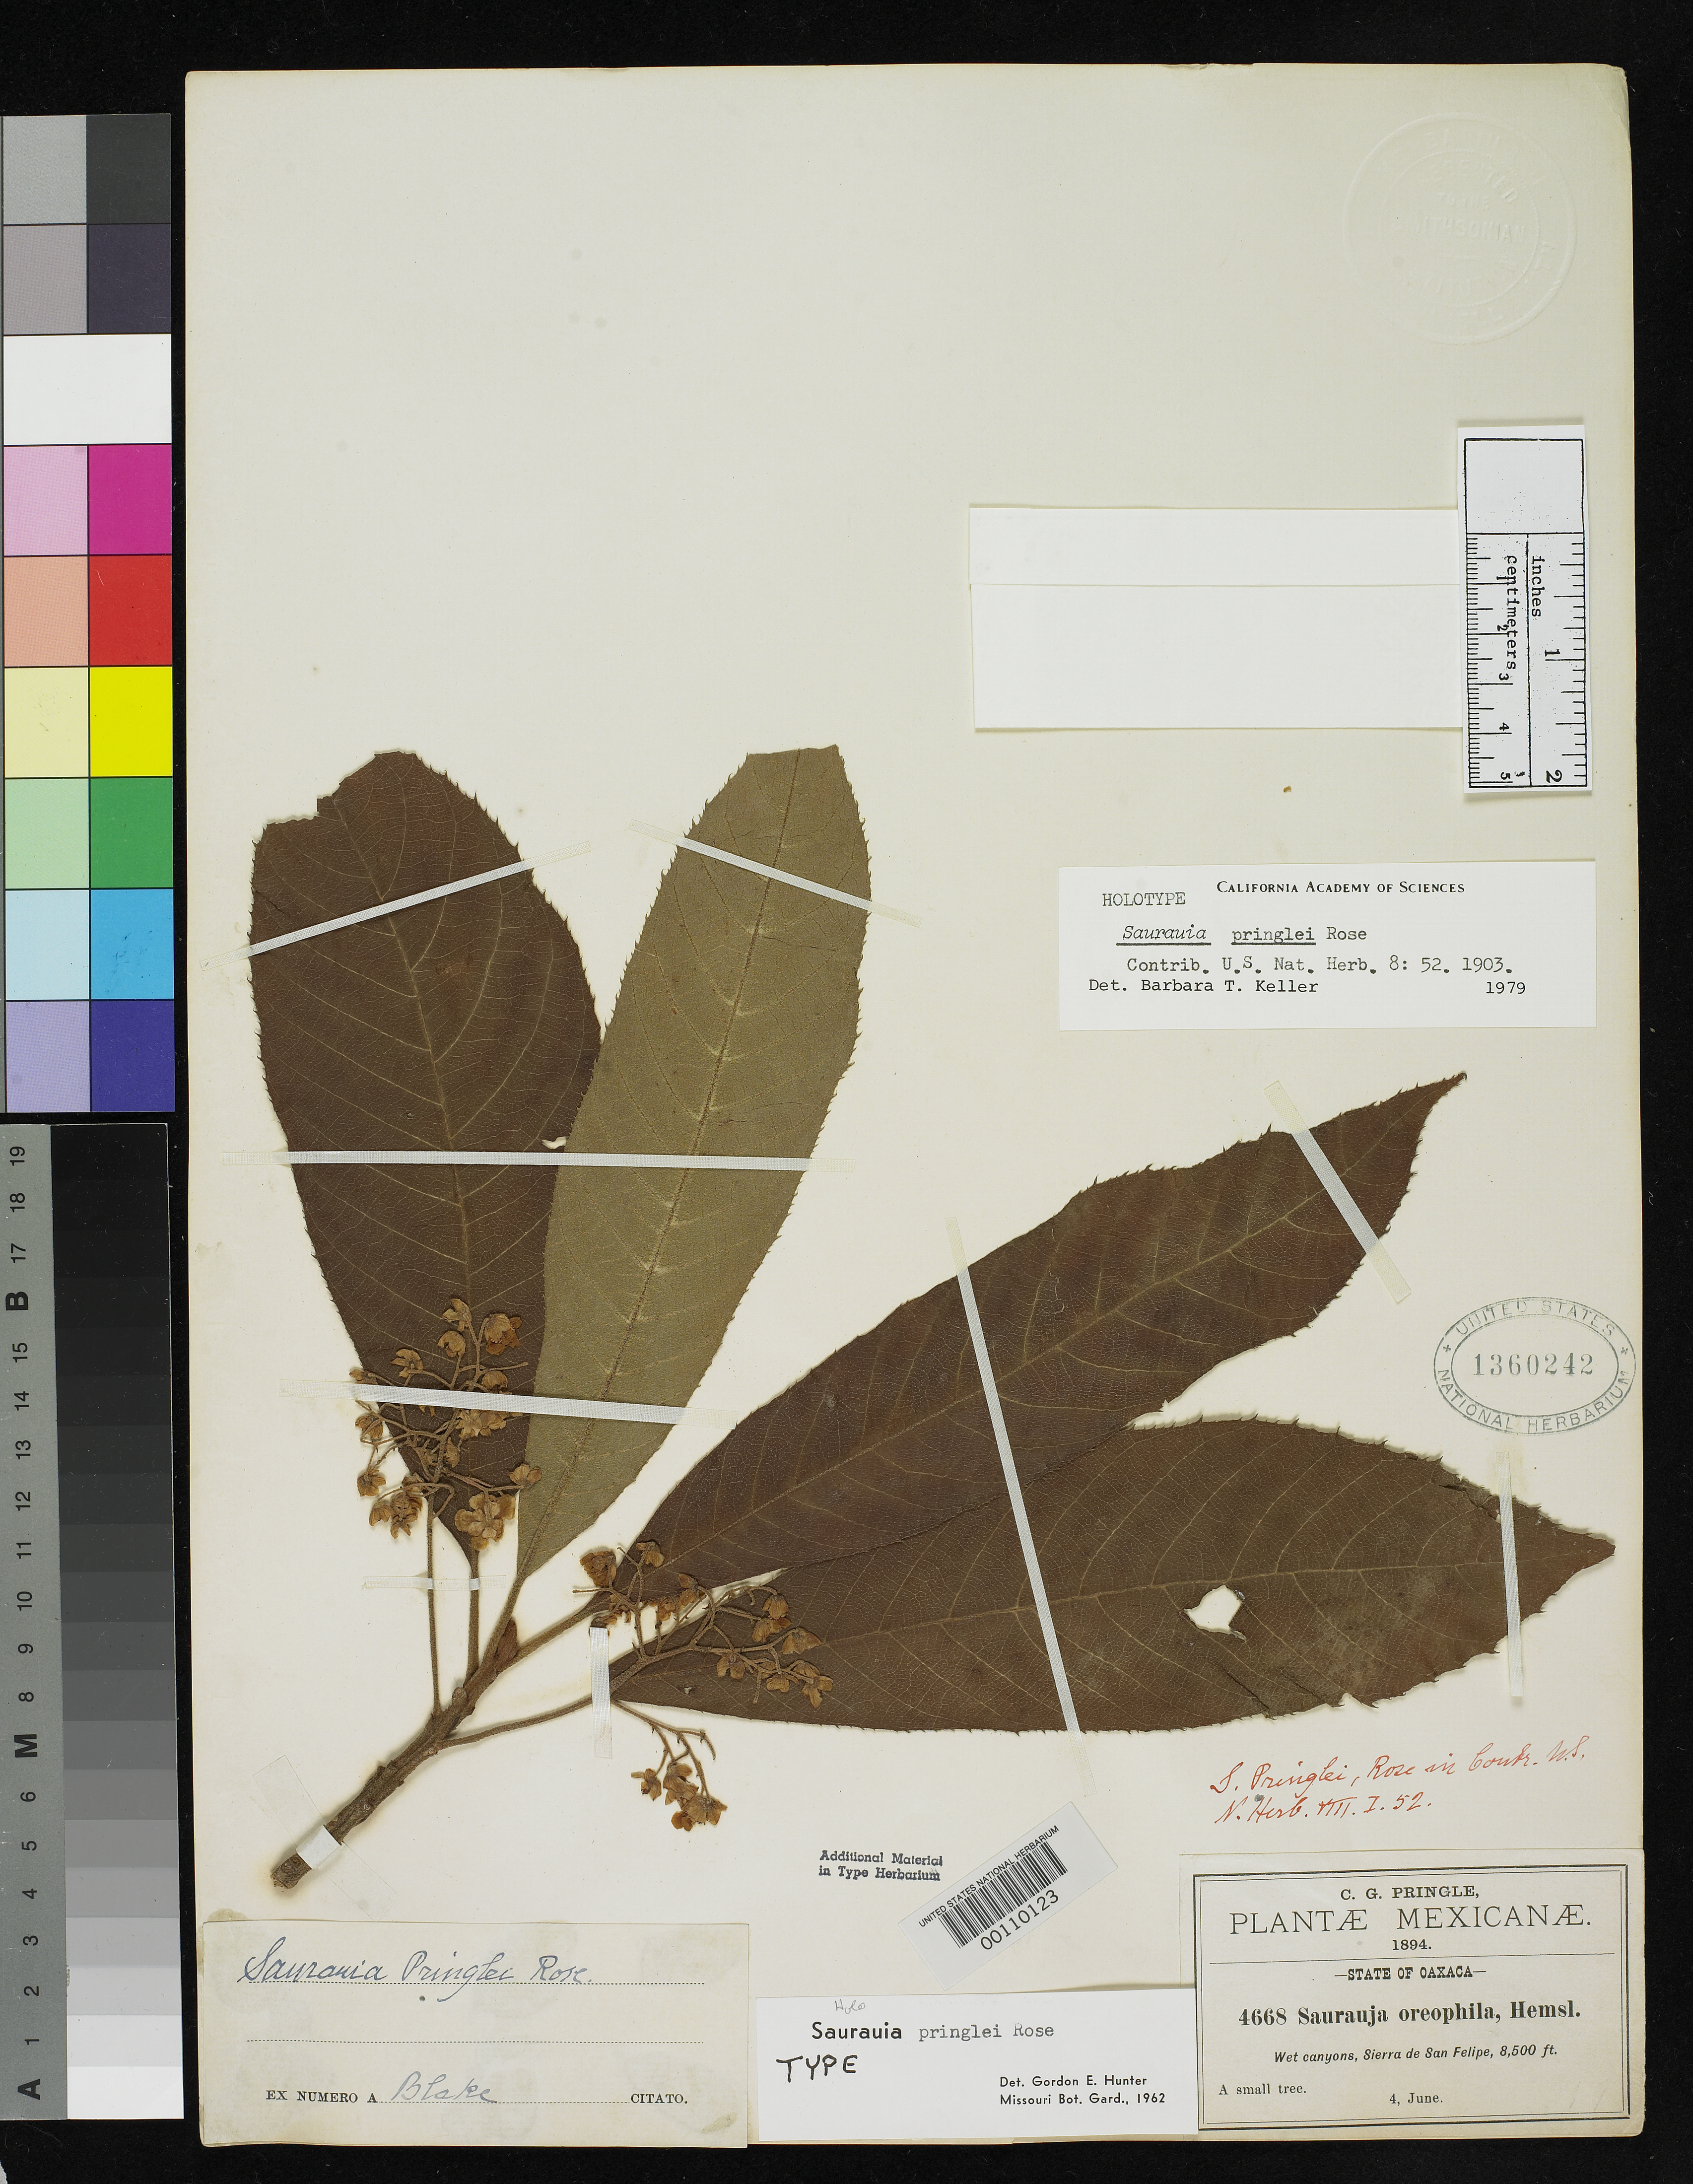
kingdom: Plantae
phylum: Tracheophyta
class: Magnoliopsida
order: Ericales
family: Actinidiaceae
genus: Saurauia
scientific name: Saurauia pringlei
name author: Rose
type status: Holotype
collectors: C. G. Pringle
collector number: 4668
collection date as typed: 04 Jun 1894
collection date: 1894-06-04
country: Mexico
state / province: Oaxaca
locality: Sierra de San Felipe; alt. 8500 ft.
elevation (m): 2591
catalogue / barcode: US 1360242